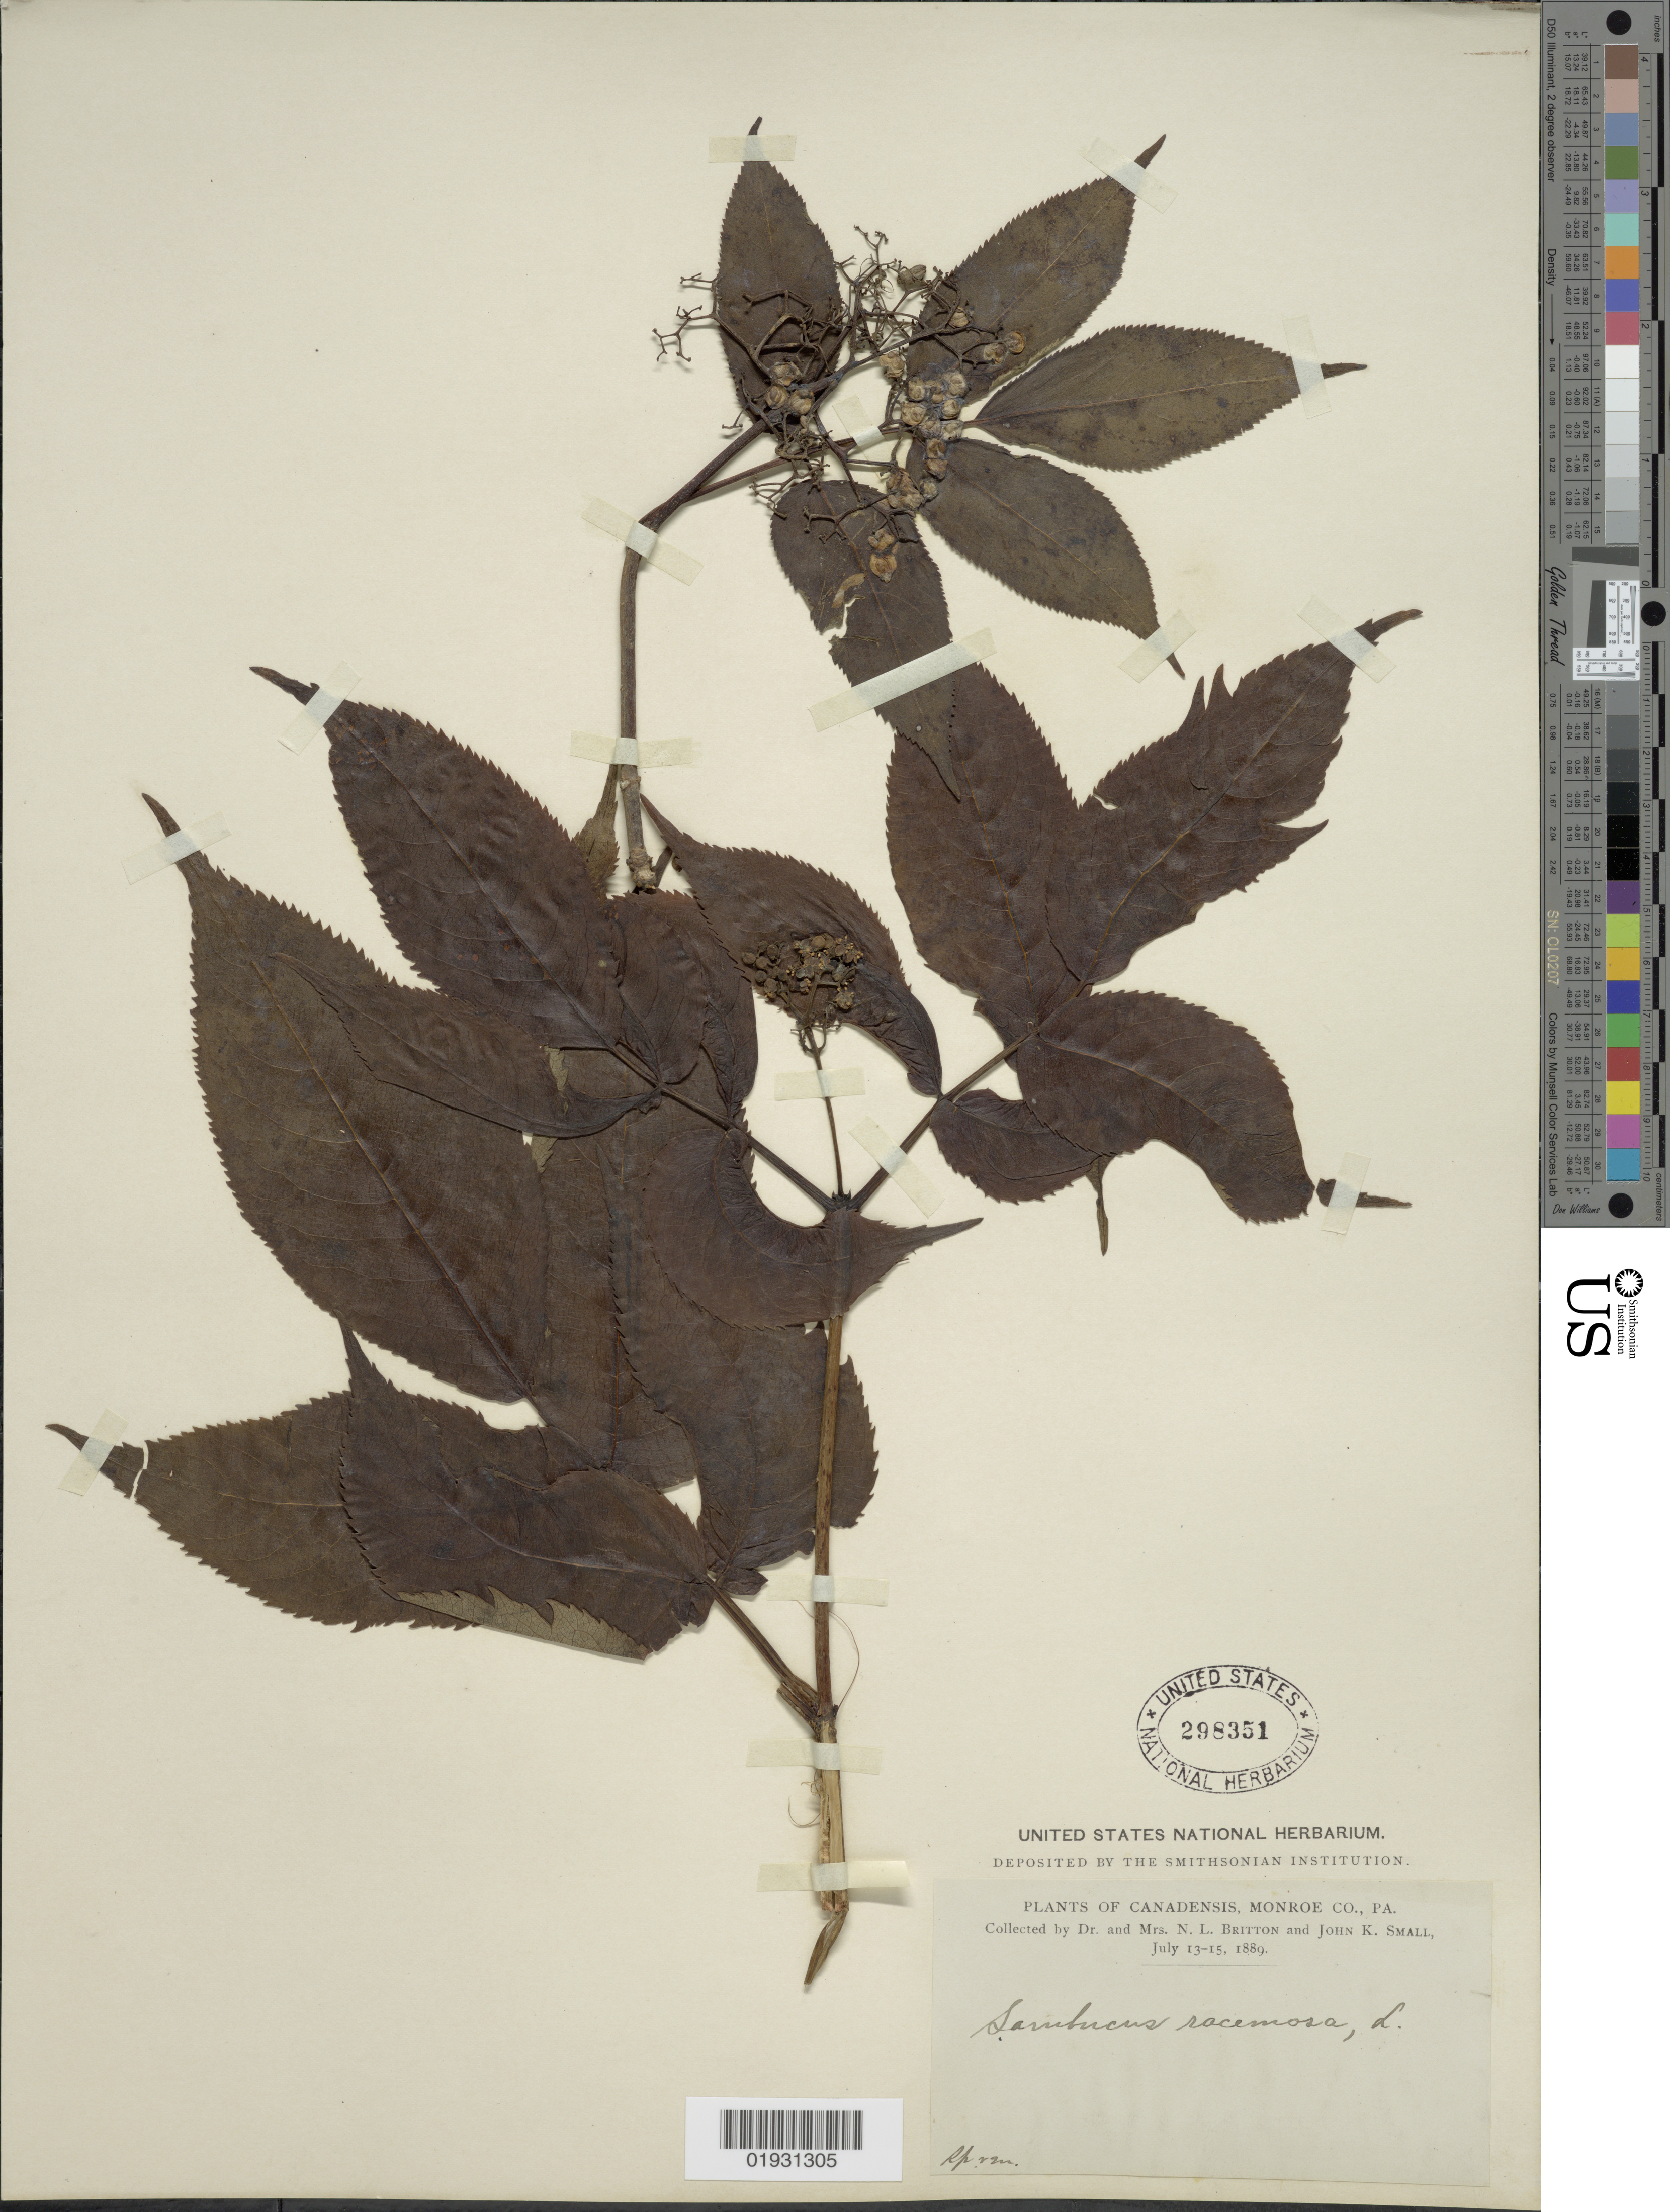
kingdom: Plantae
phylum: Tracheophyta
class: Magnoliopsida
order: Dipsacales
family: Viburnaceae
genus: Sambucus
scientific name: Sambucus racemosa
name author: L.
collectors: N. Britton, N. Britton & J. K. Small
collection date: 1889-07-13/1889-07-15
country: United States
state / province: Pennsylvania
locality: Monroe Co.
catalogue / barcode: US 298351